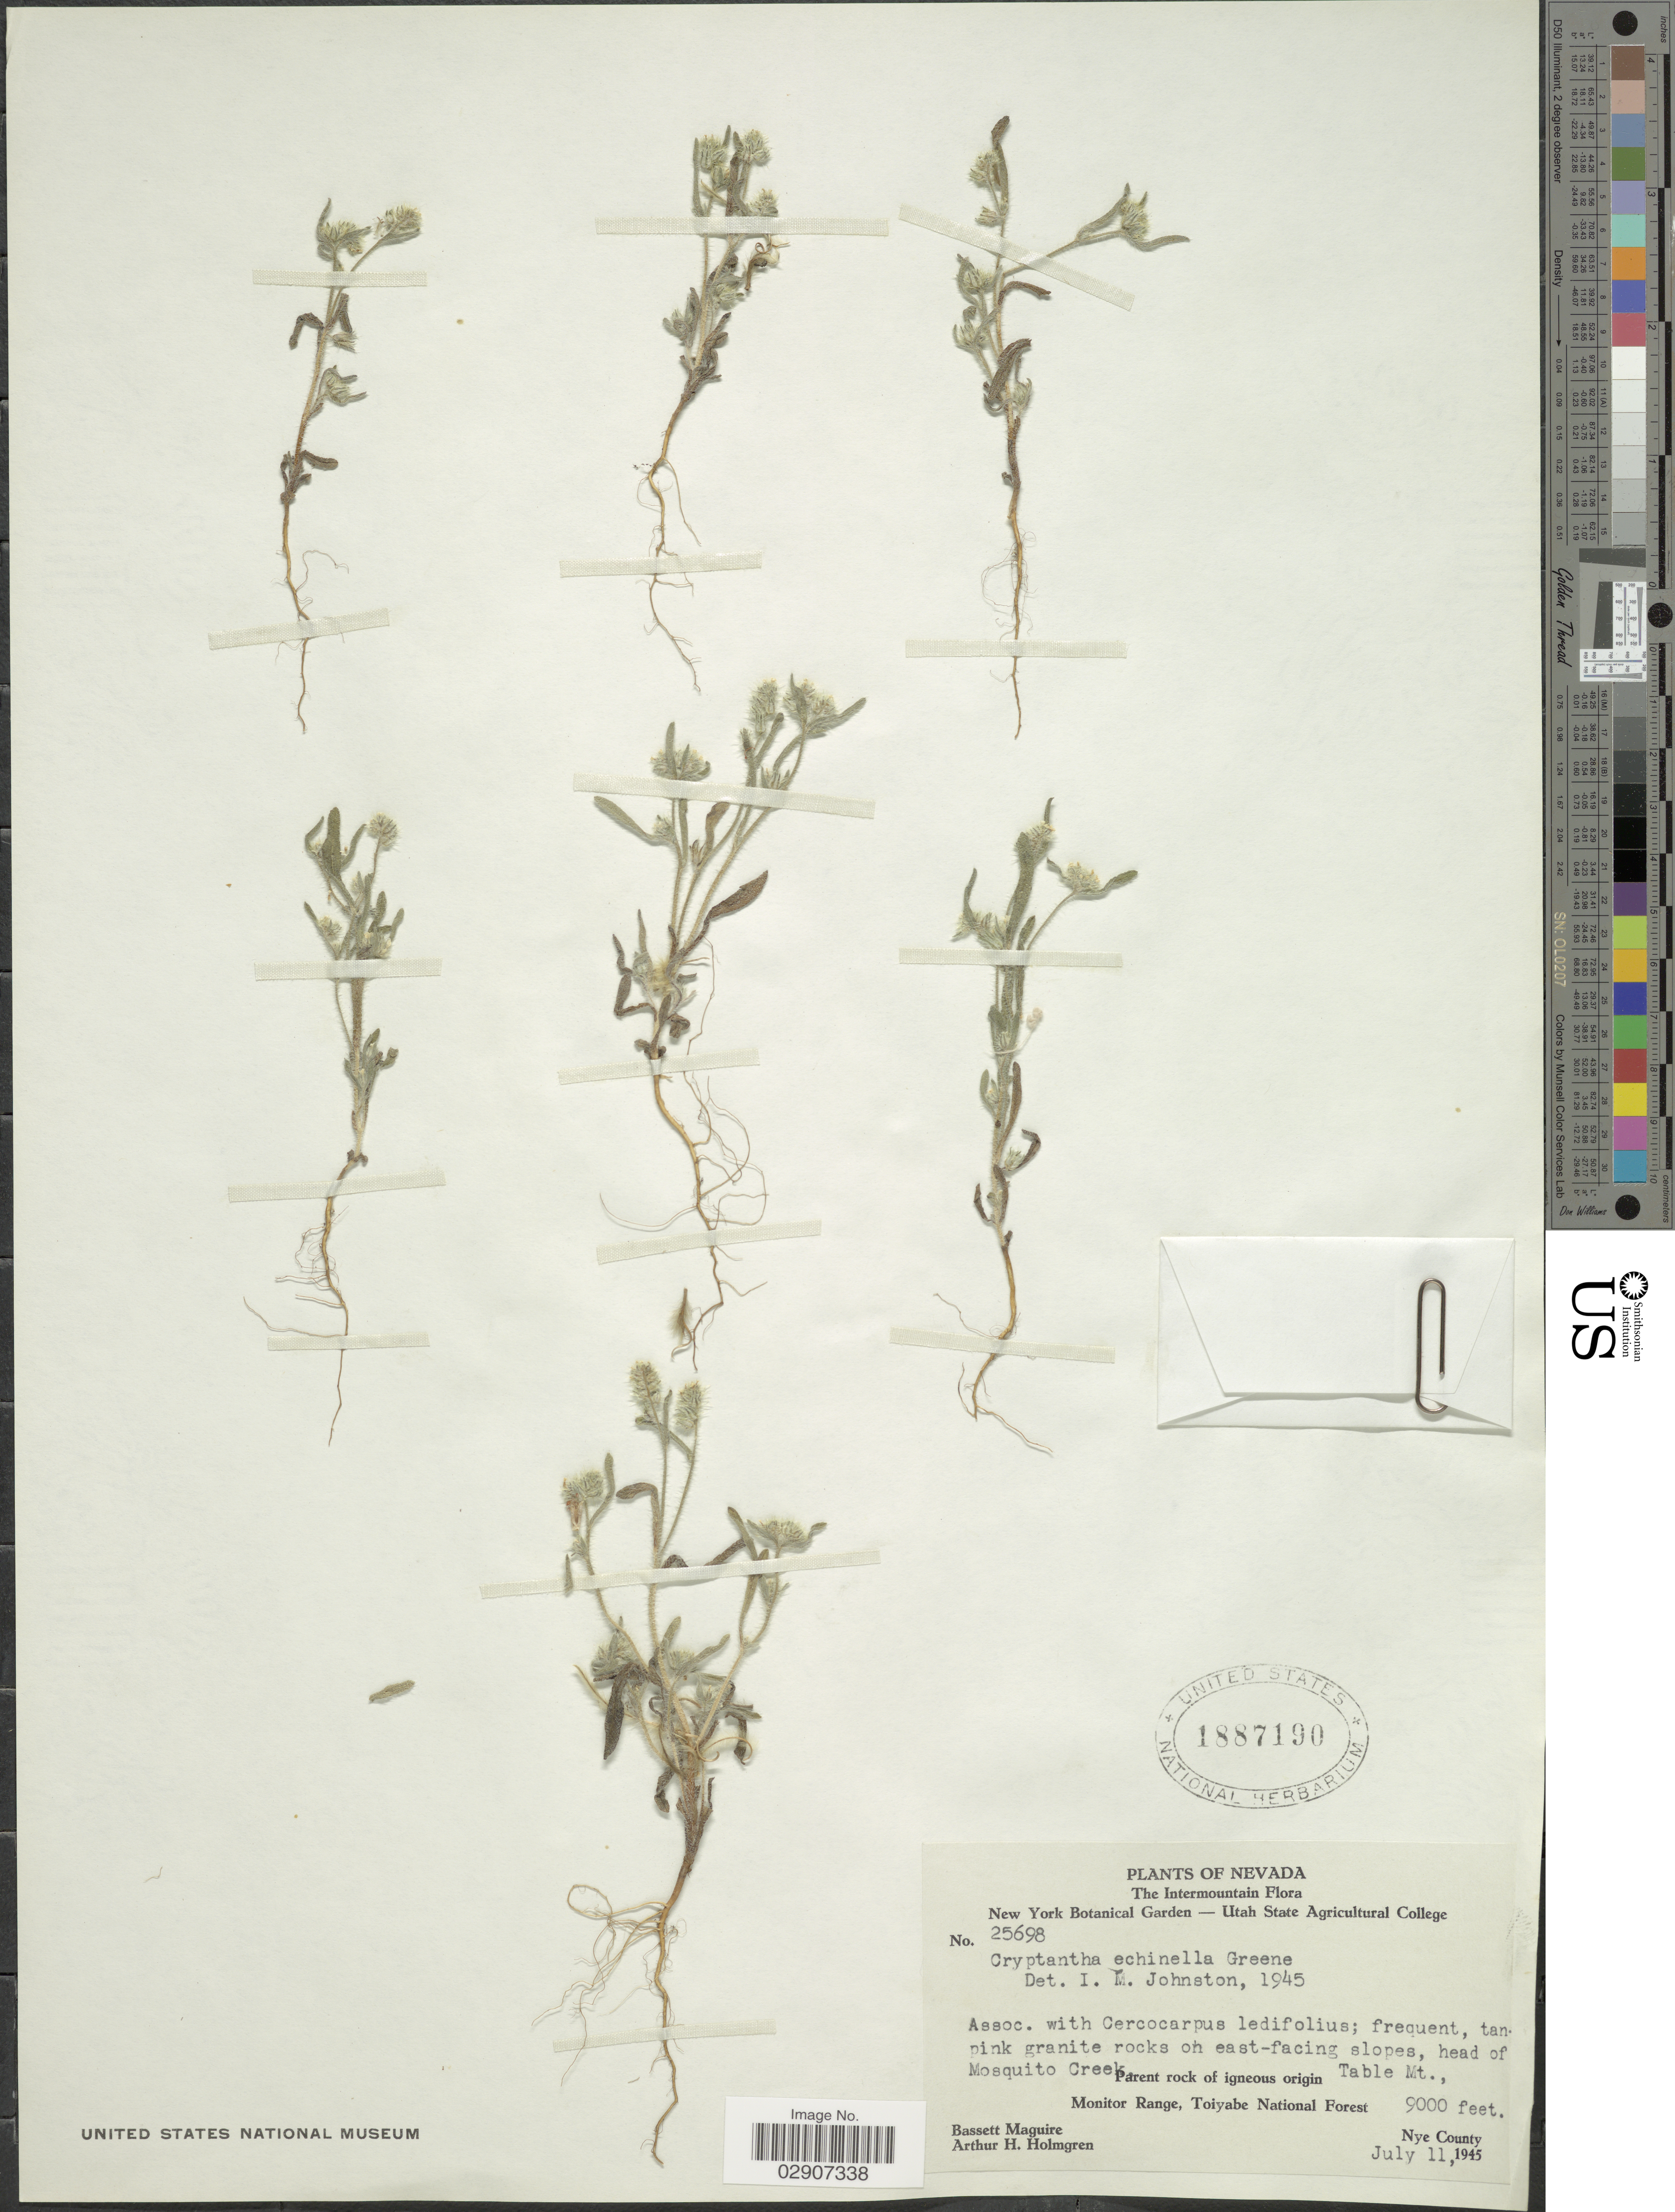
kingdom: Plantae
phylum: Tracheophyta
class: Magnoliopsida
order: Boraginales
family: Boraginaceae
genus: Cryptantha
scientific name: Cryptantha echinella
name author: S.W. Greene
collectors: B. Maguire & A. H. Holmgren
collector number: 25698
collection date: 1945-07-11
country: United States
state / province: Nevada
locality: The Intermountain, head of Mosquito Creek, Table Mt., Parent rock of igneous origin Monitor Range, Toiyabe National Forest, Nye County.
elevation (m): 2743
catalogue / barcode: US 1887190